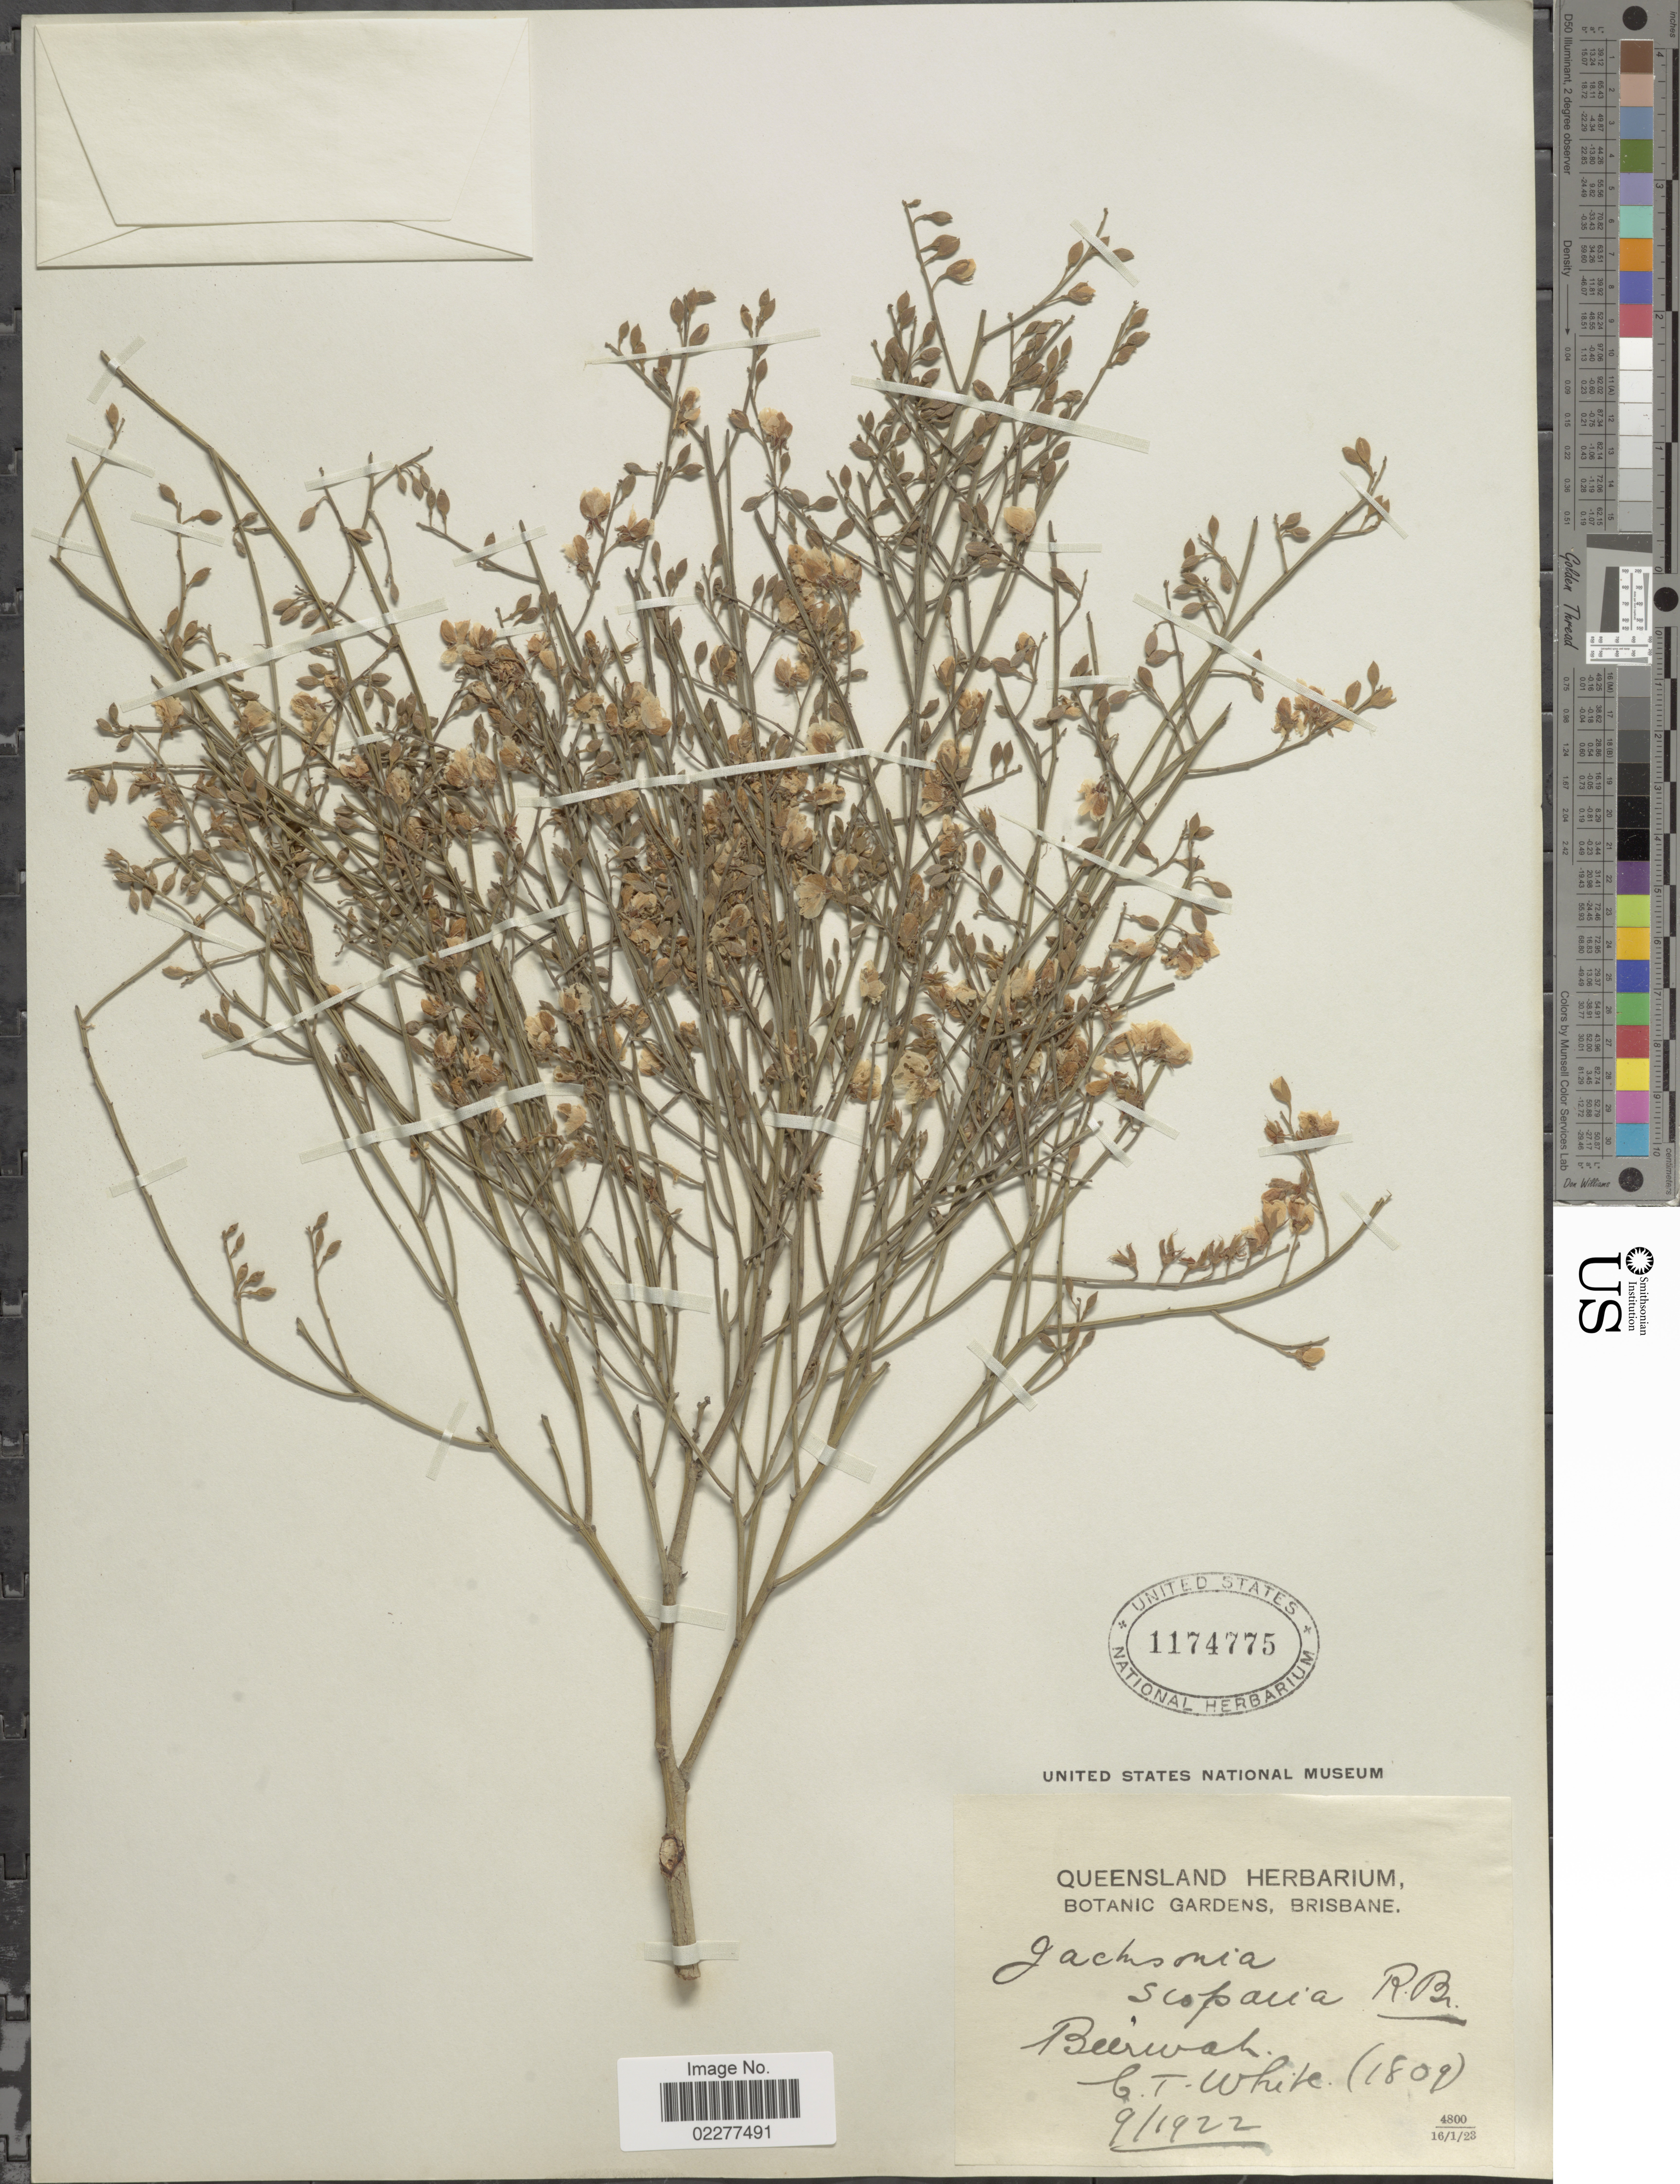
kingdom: Plantae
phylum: Tracheophyta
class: Magnoliopsida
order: Fabales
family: Fabaceae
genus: Jacksonia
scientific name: Jacksonia scoparia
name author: Sm.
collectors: C. T. White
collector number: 1809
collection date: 1922-09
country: Australia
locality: Beerwah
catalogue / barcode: US 1174775